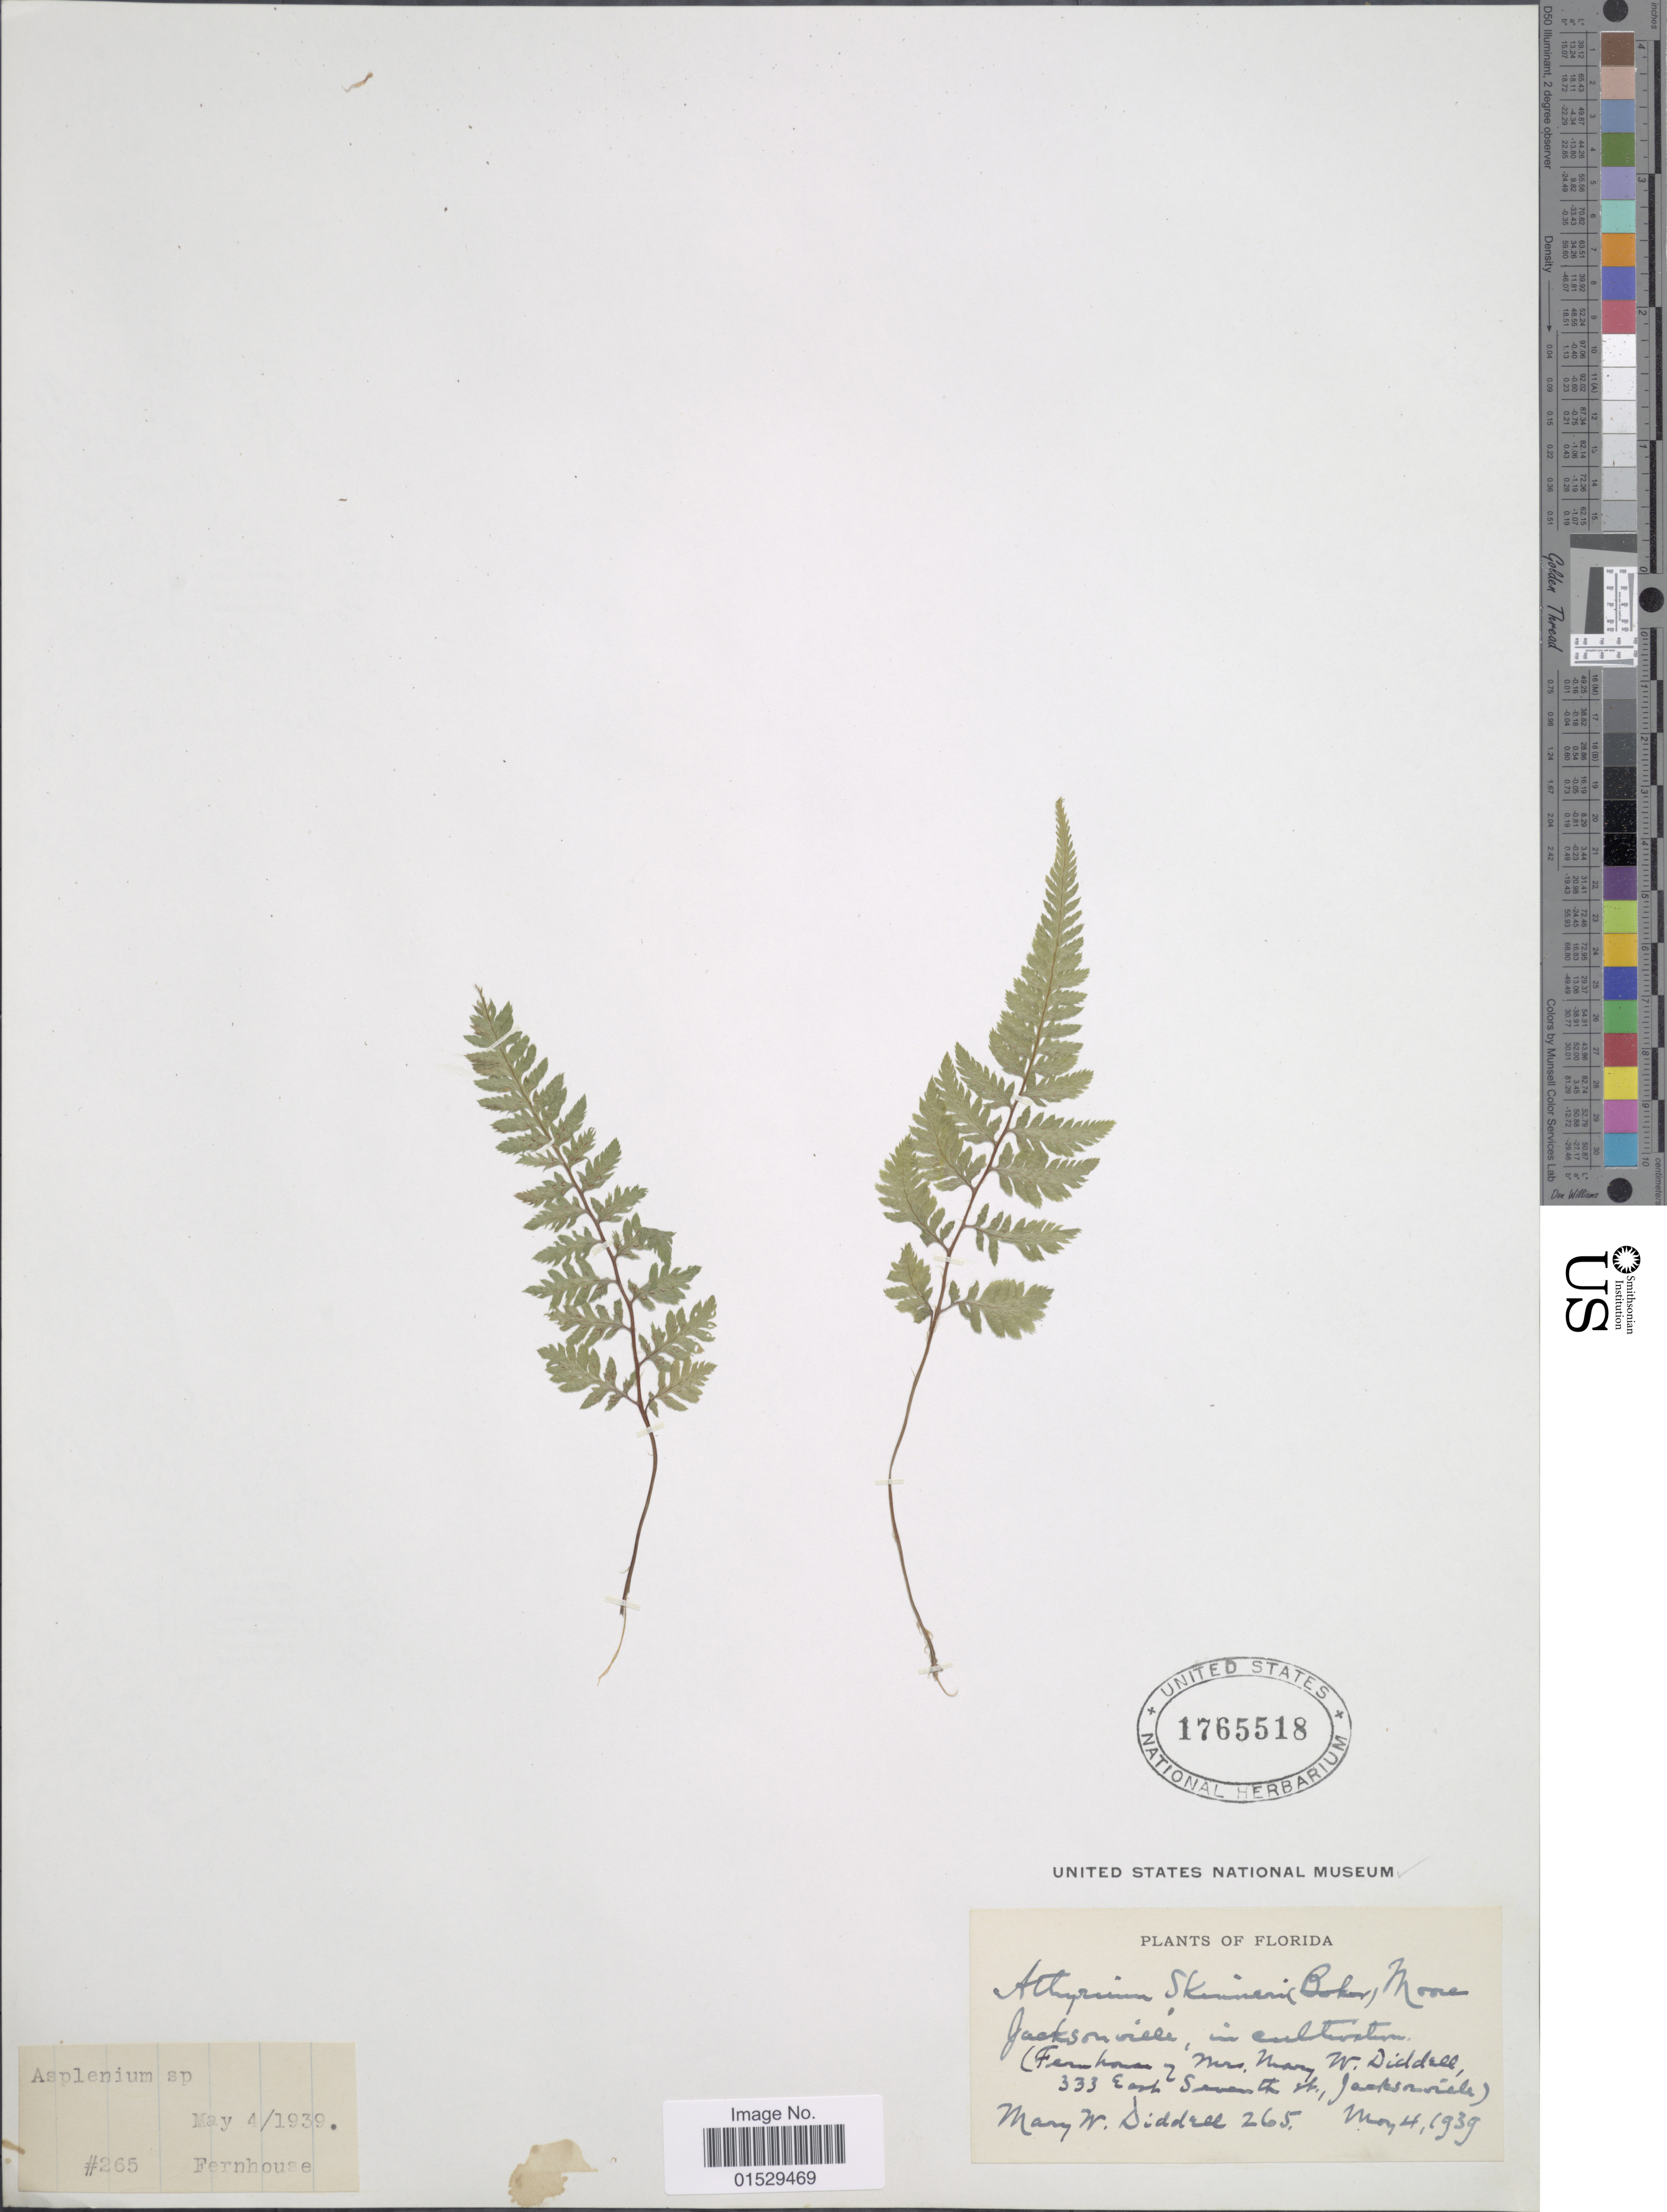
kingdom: Plantae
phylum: Tracheophyta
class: Polypodiopsida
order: Polypodiales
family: Athyriaceae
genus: Athyrium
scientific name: Athyrium skinneri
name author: (Baker) Diels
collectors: M. Diddell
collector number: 265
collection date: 1939-05-04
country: United States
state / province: Florida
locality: Jacksonville, 333 east Seventh of Jacksonville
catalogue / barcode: US 1765518